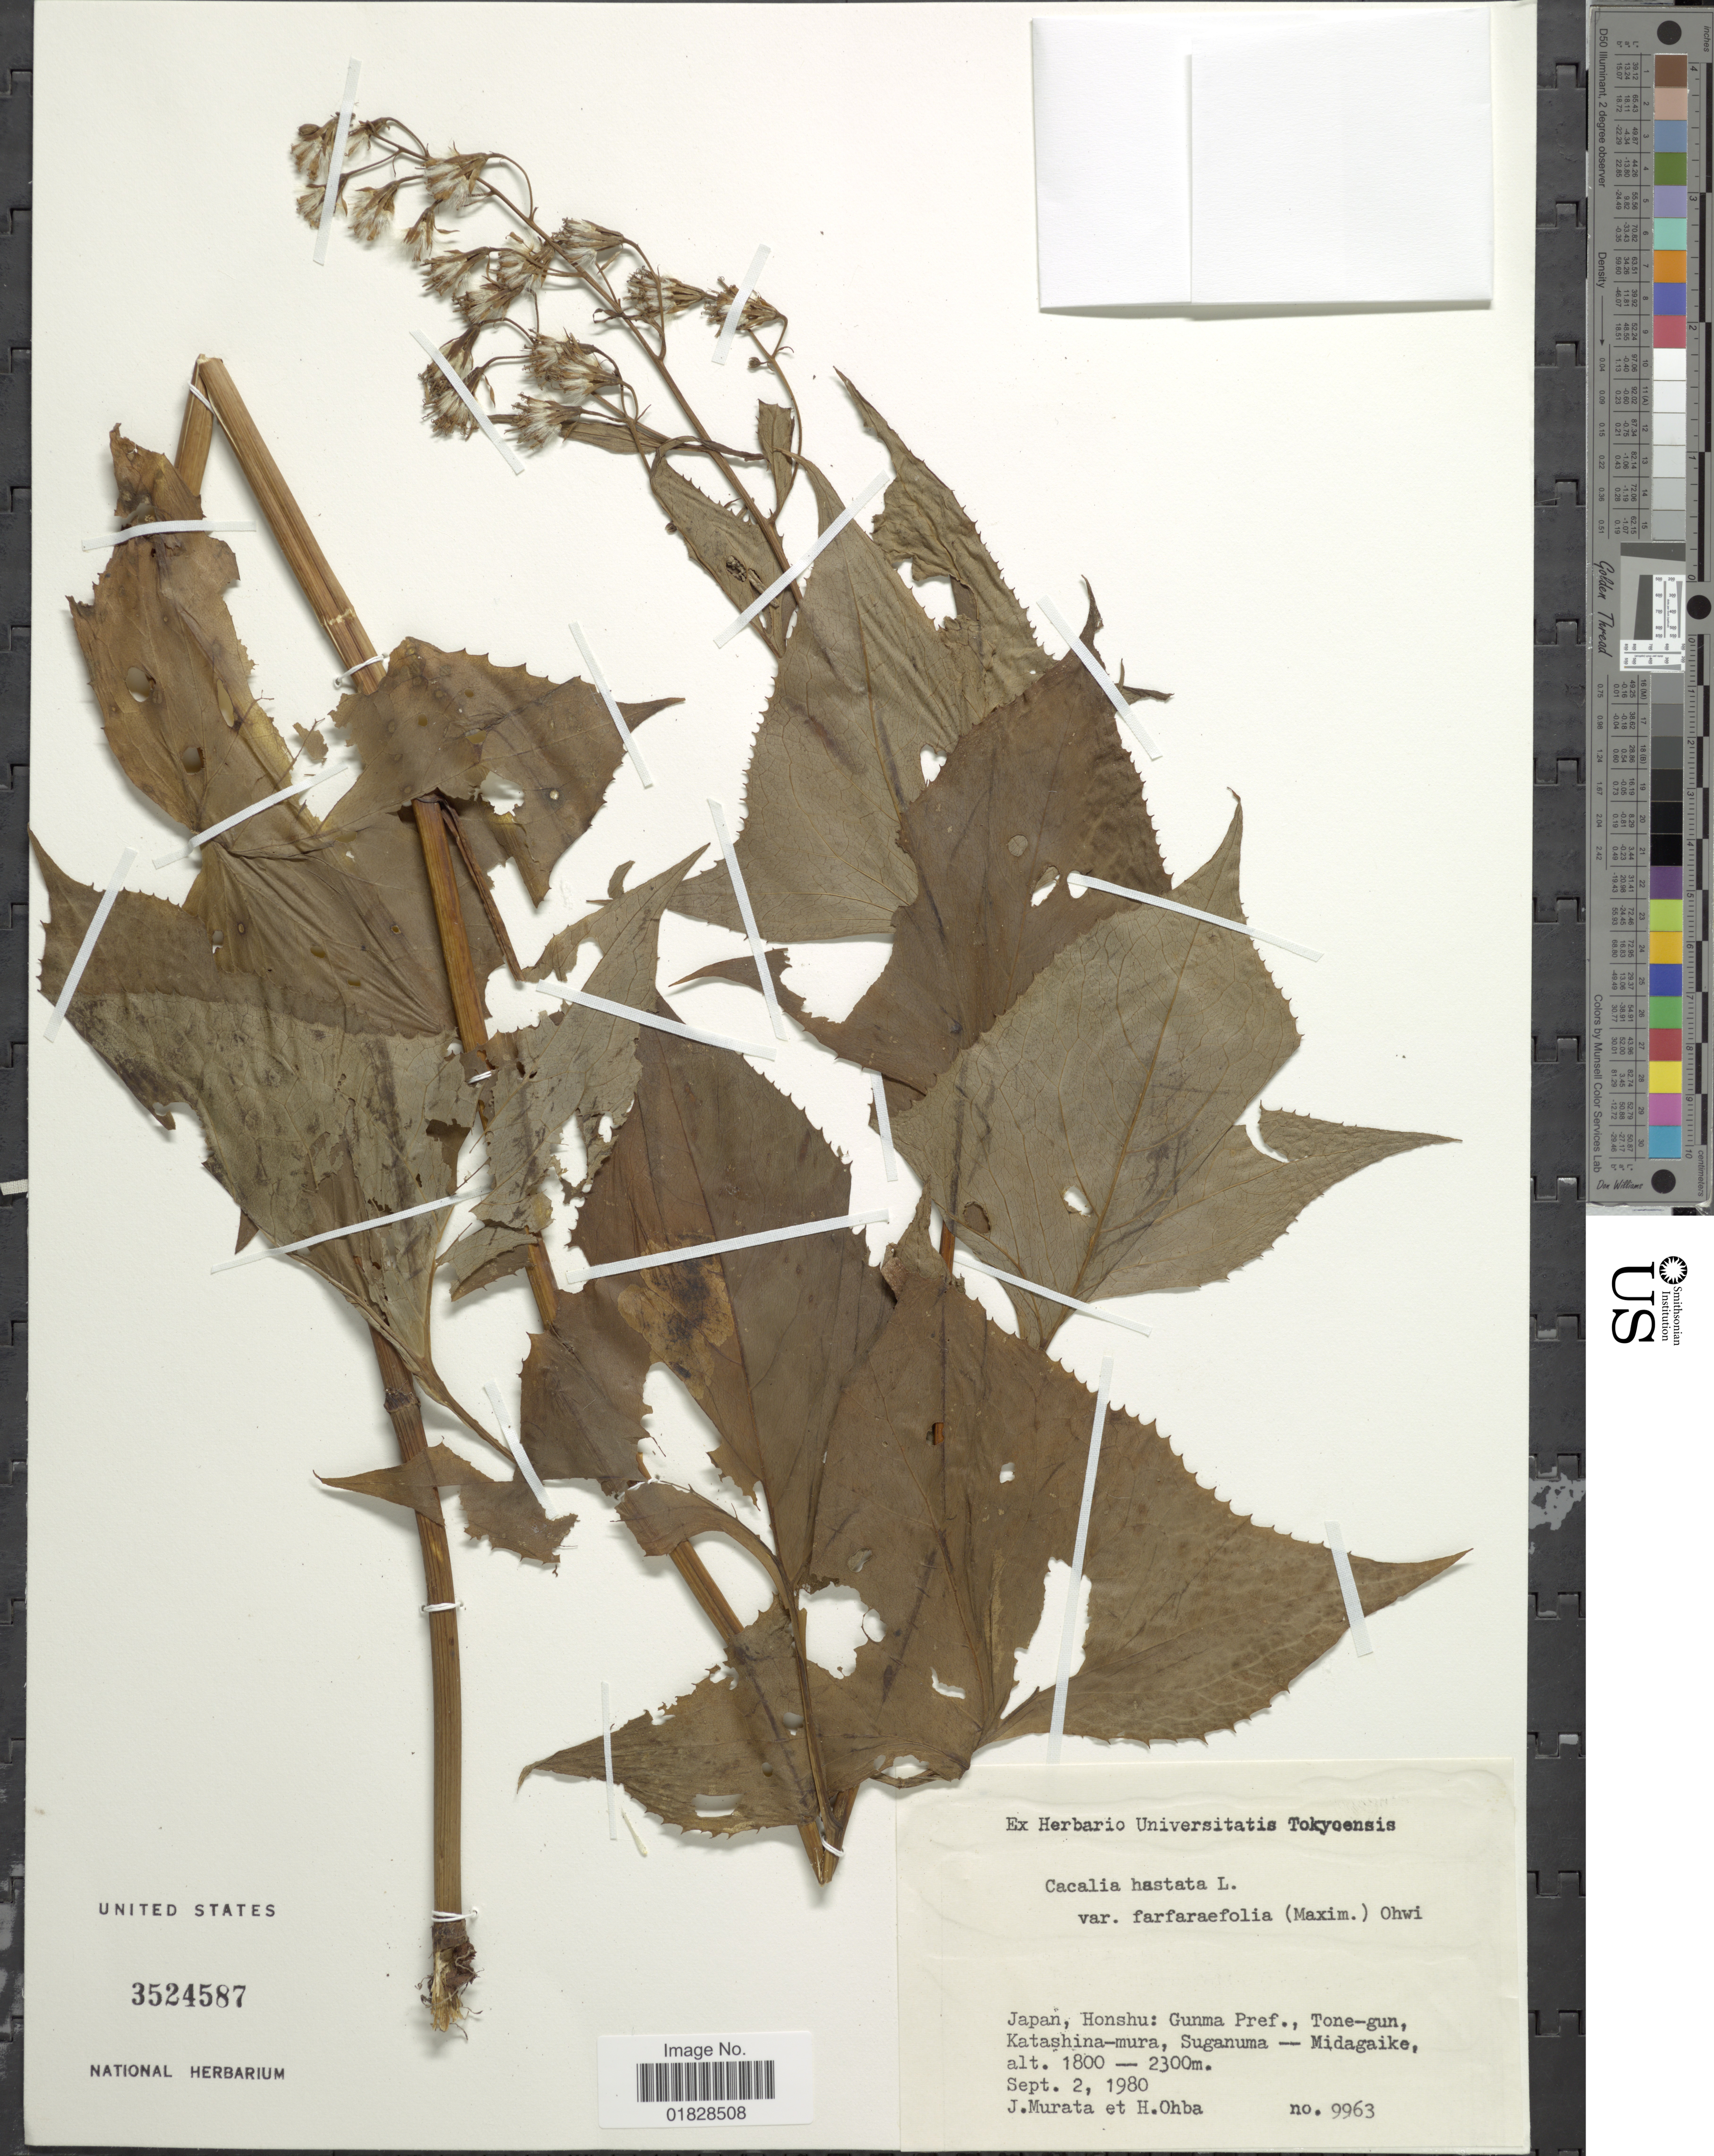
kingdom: Plantae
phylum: Tracheophyta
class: Magnoliopsida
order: Asterales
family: Asteraceae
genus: Parasenecio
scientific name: Parasenecio hastatus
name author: (L.) H. Koyama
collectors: J. Murata & H. Ohba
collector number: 9963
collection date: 1980-09-02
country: Japan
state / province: Gunma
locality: Japan, Honshu: Gunma Pref., Tone-gun, Katashina-mura, Suganuma-Midagaike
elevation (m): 1800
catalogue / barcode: US 3524587